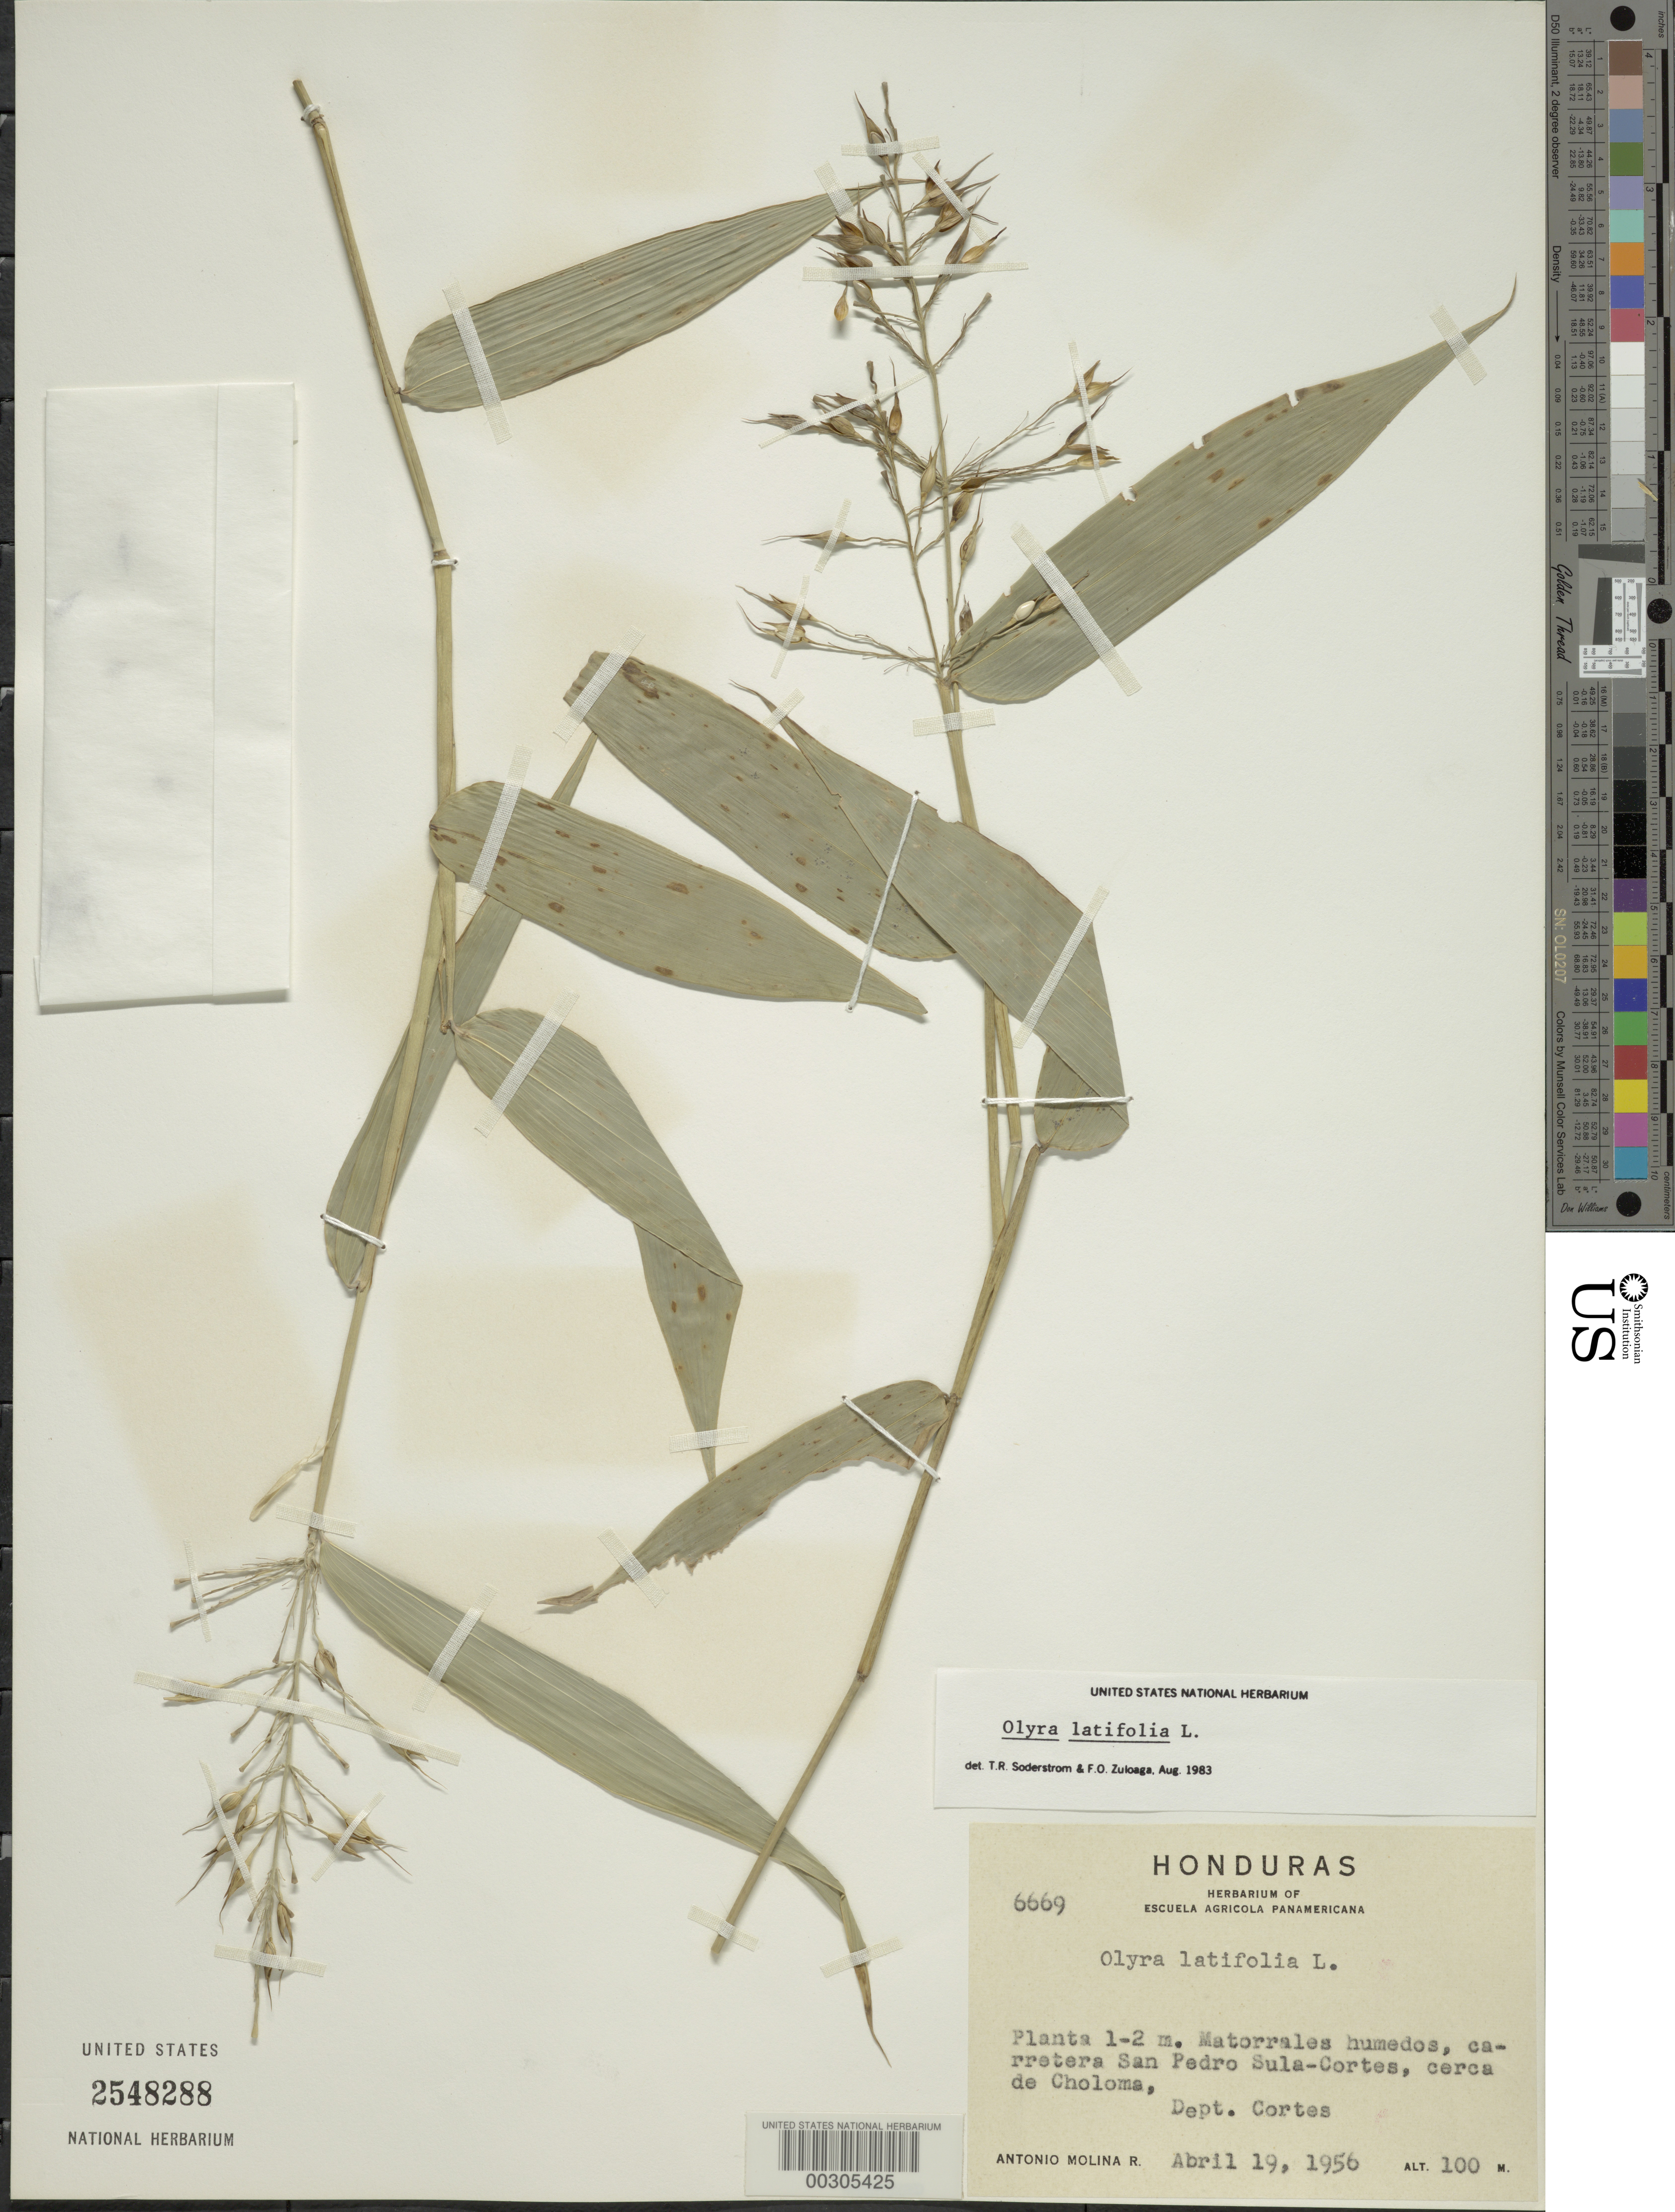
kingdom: Plantae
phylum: Tracheophyta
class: Liliopsida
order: Poales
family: Poaceae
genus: Olyra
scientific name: Olyra latifolia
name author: L.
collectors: A. Molina R.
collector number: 6669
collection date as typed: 19 Apr 1956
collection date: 1956-04-19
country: Honduras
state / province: Cortés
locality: San Pedro Sula - Cortés, Choloma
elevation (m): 100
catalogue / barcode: US 2548288